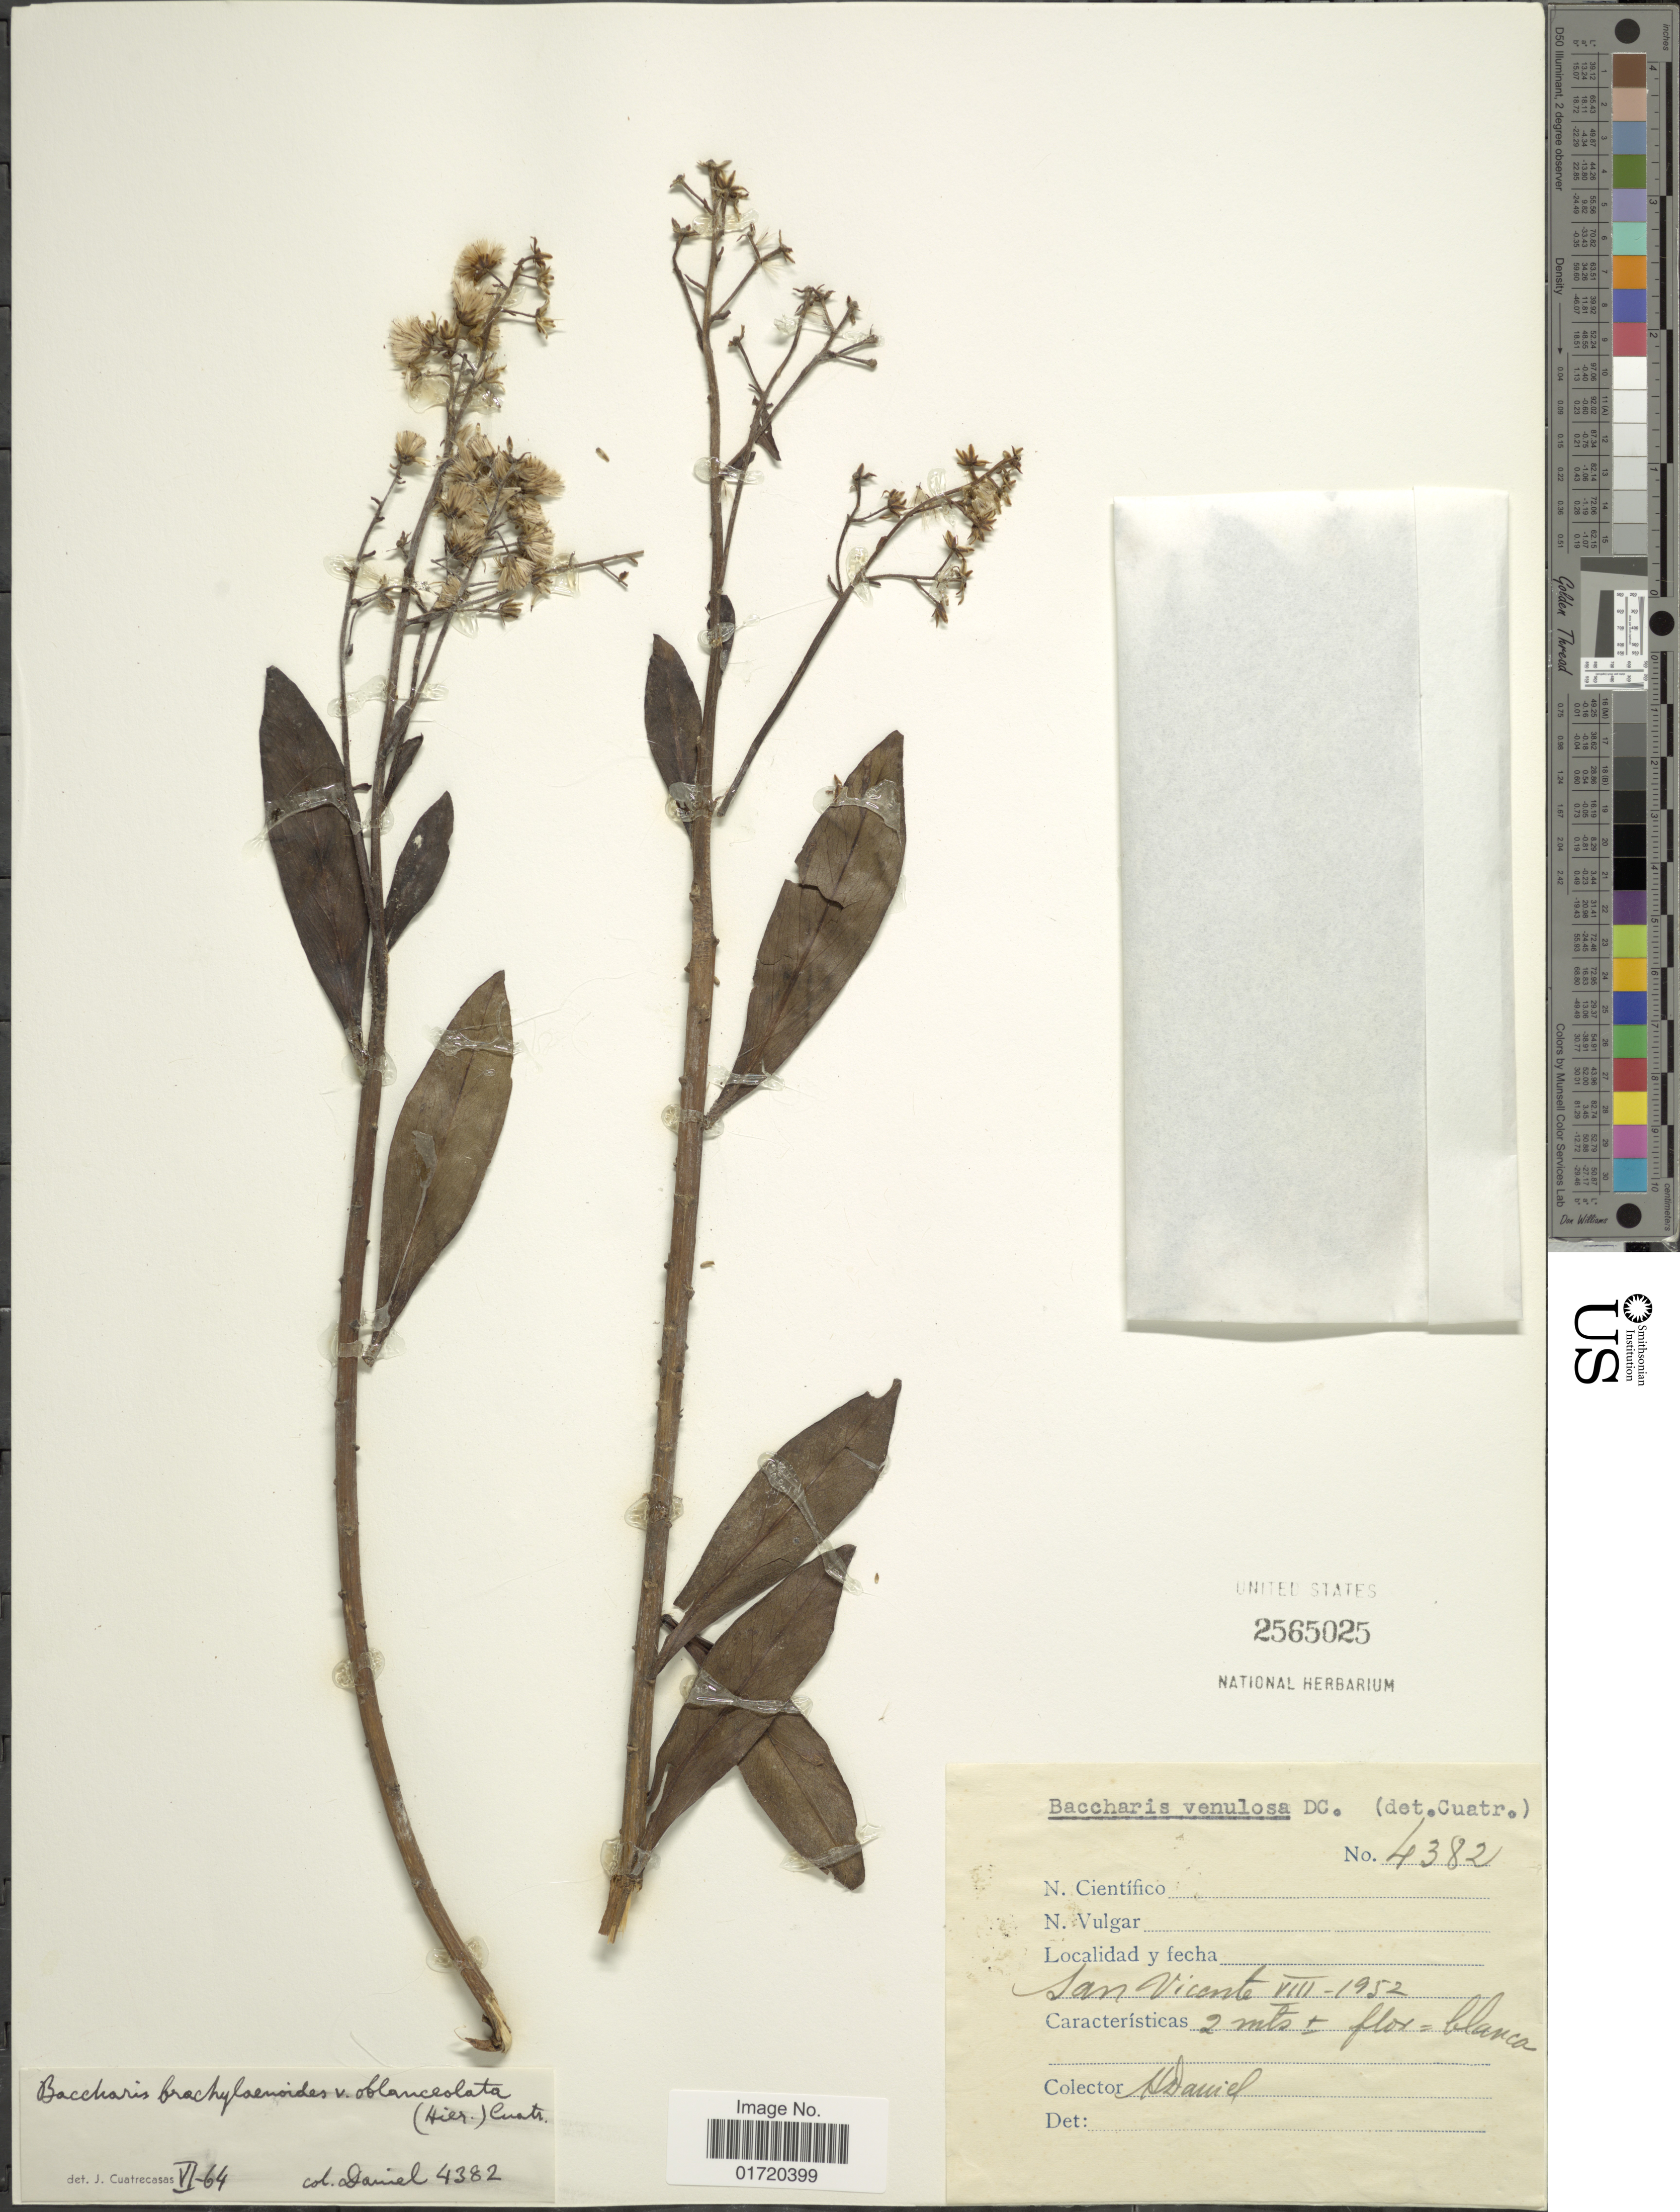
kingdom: Plantae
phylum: Tracheophyta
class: Magnoliopsida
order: Asterales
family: Asteraceae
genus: Baccharis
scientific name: Baccharis brachylaenoides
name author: DC.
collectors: H. Daniel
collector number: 4382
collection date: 1952-08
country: El Salvador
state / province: San Vincente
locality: San Vicente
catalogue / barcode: US 2565025